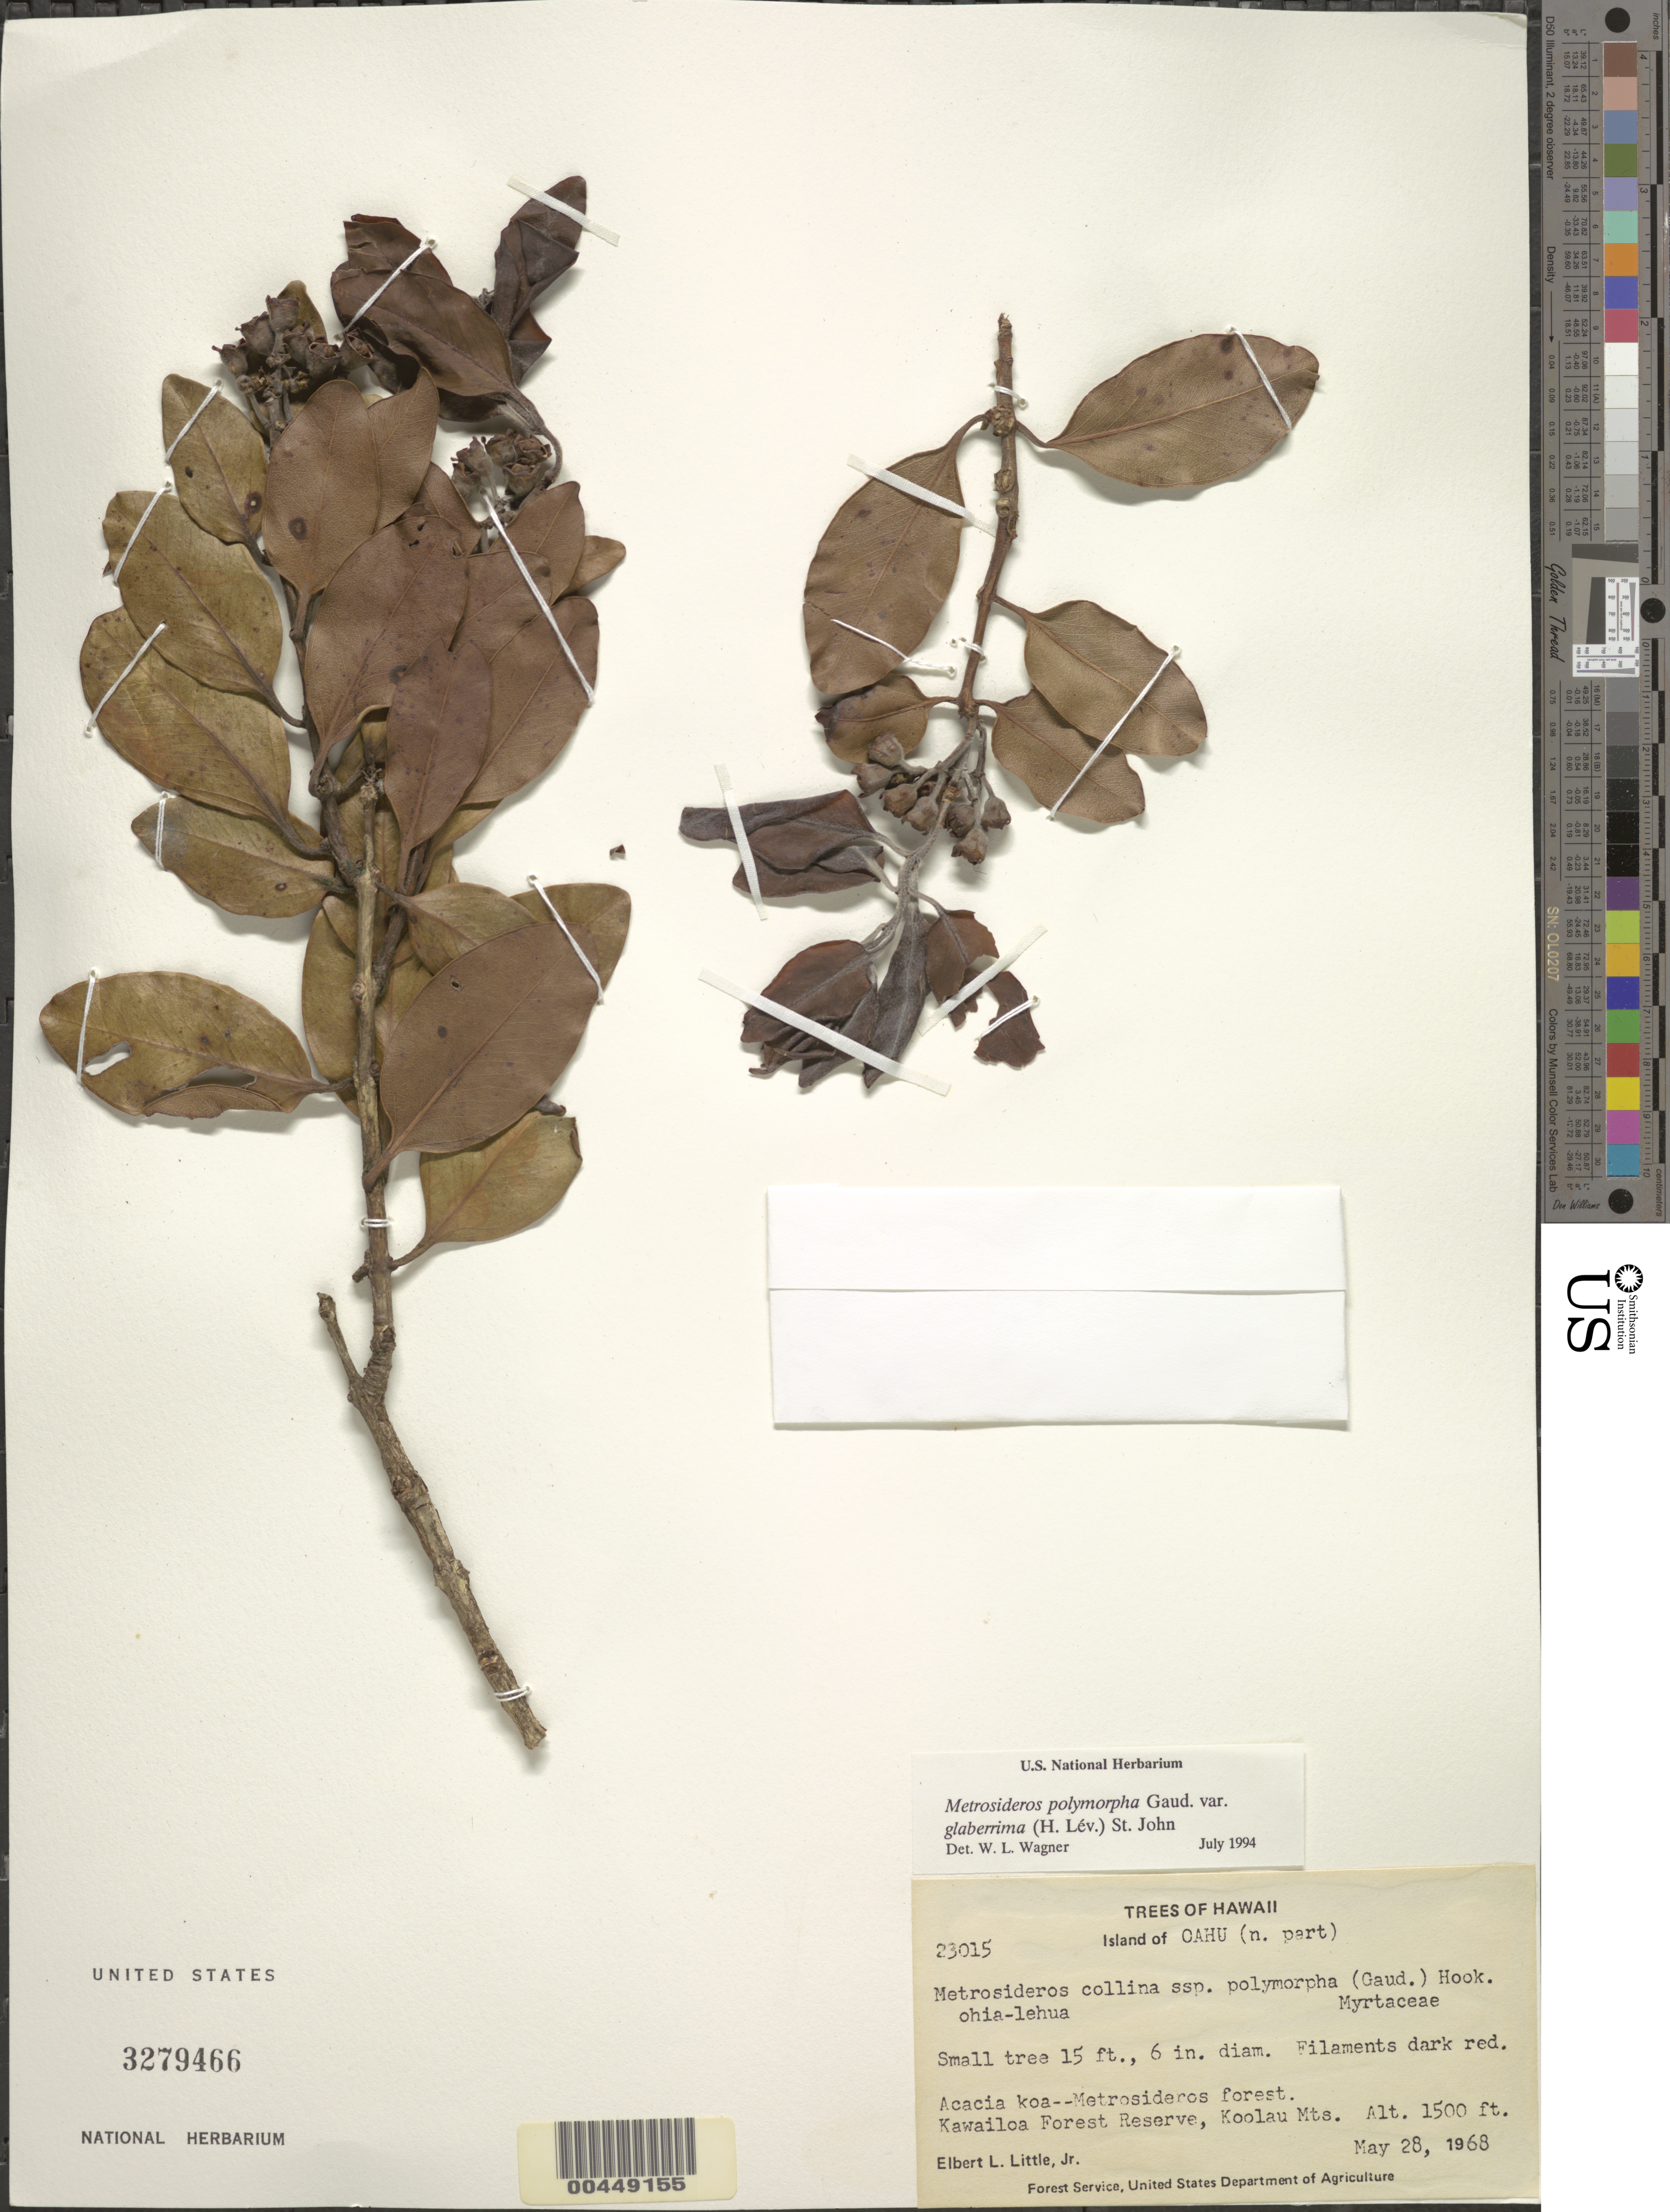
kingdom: Plantae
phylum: Tracheophyta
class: Magnoliopsida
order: Myrtales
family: Myrtaceae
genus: Metrosideros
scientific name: Metrosideros polymorpha var. glaberrima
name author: (H. Lév.) H. St. John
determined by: Wagner, W. L., (BOT), Smithsonian Institution - National Museum of Natural History (UNITED STATES)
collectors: E. L. Little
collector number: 23015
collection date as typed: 28 May 1968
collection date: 1968-05-28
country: United States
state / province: Hawaii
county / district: Honolulu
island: Oahu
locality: N part of Oahu, Kawailoa Forest Reserve, Koolau Mountains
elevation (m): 457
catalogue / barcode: US 3279466